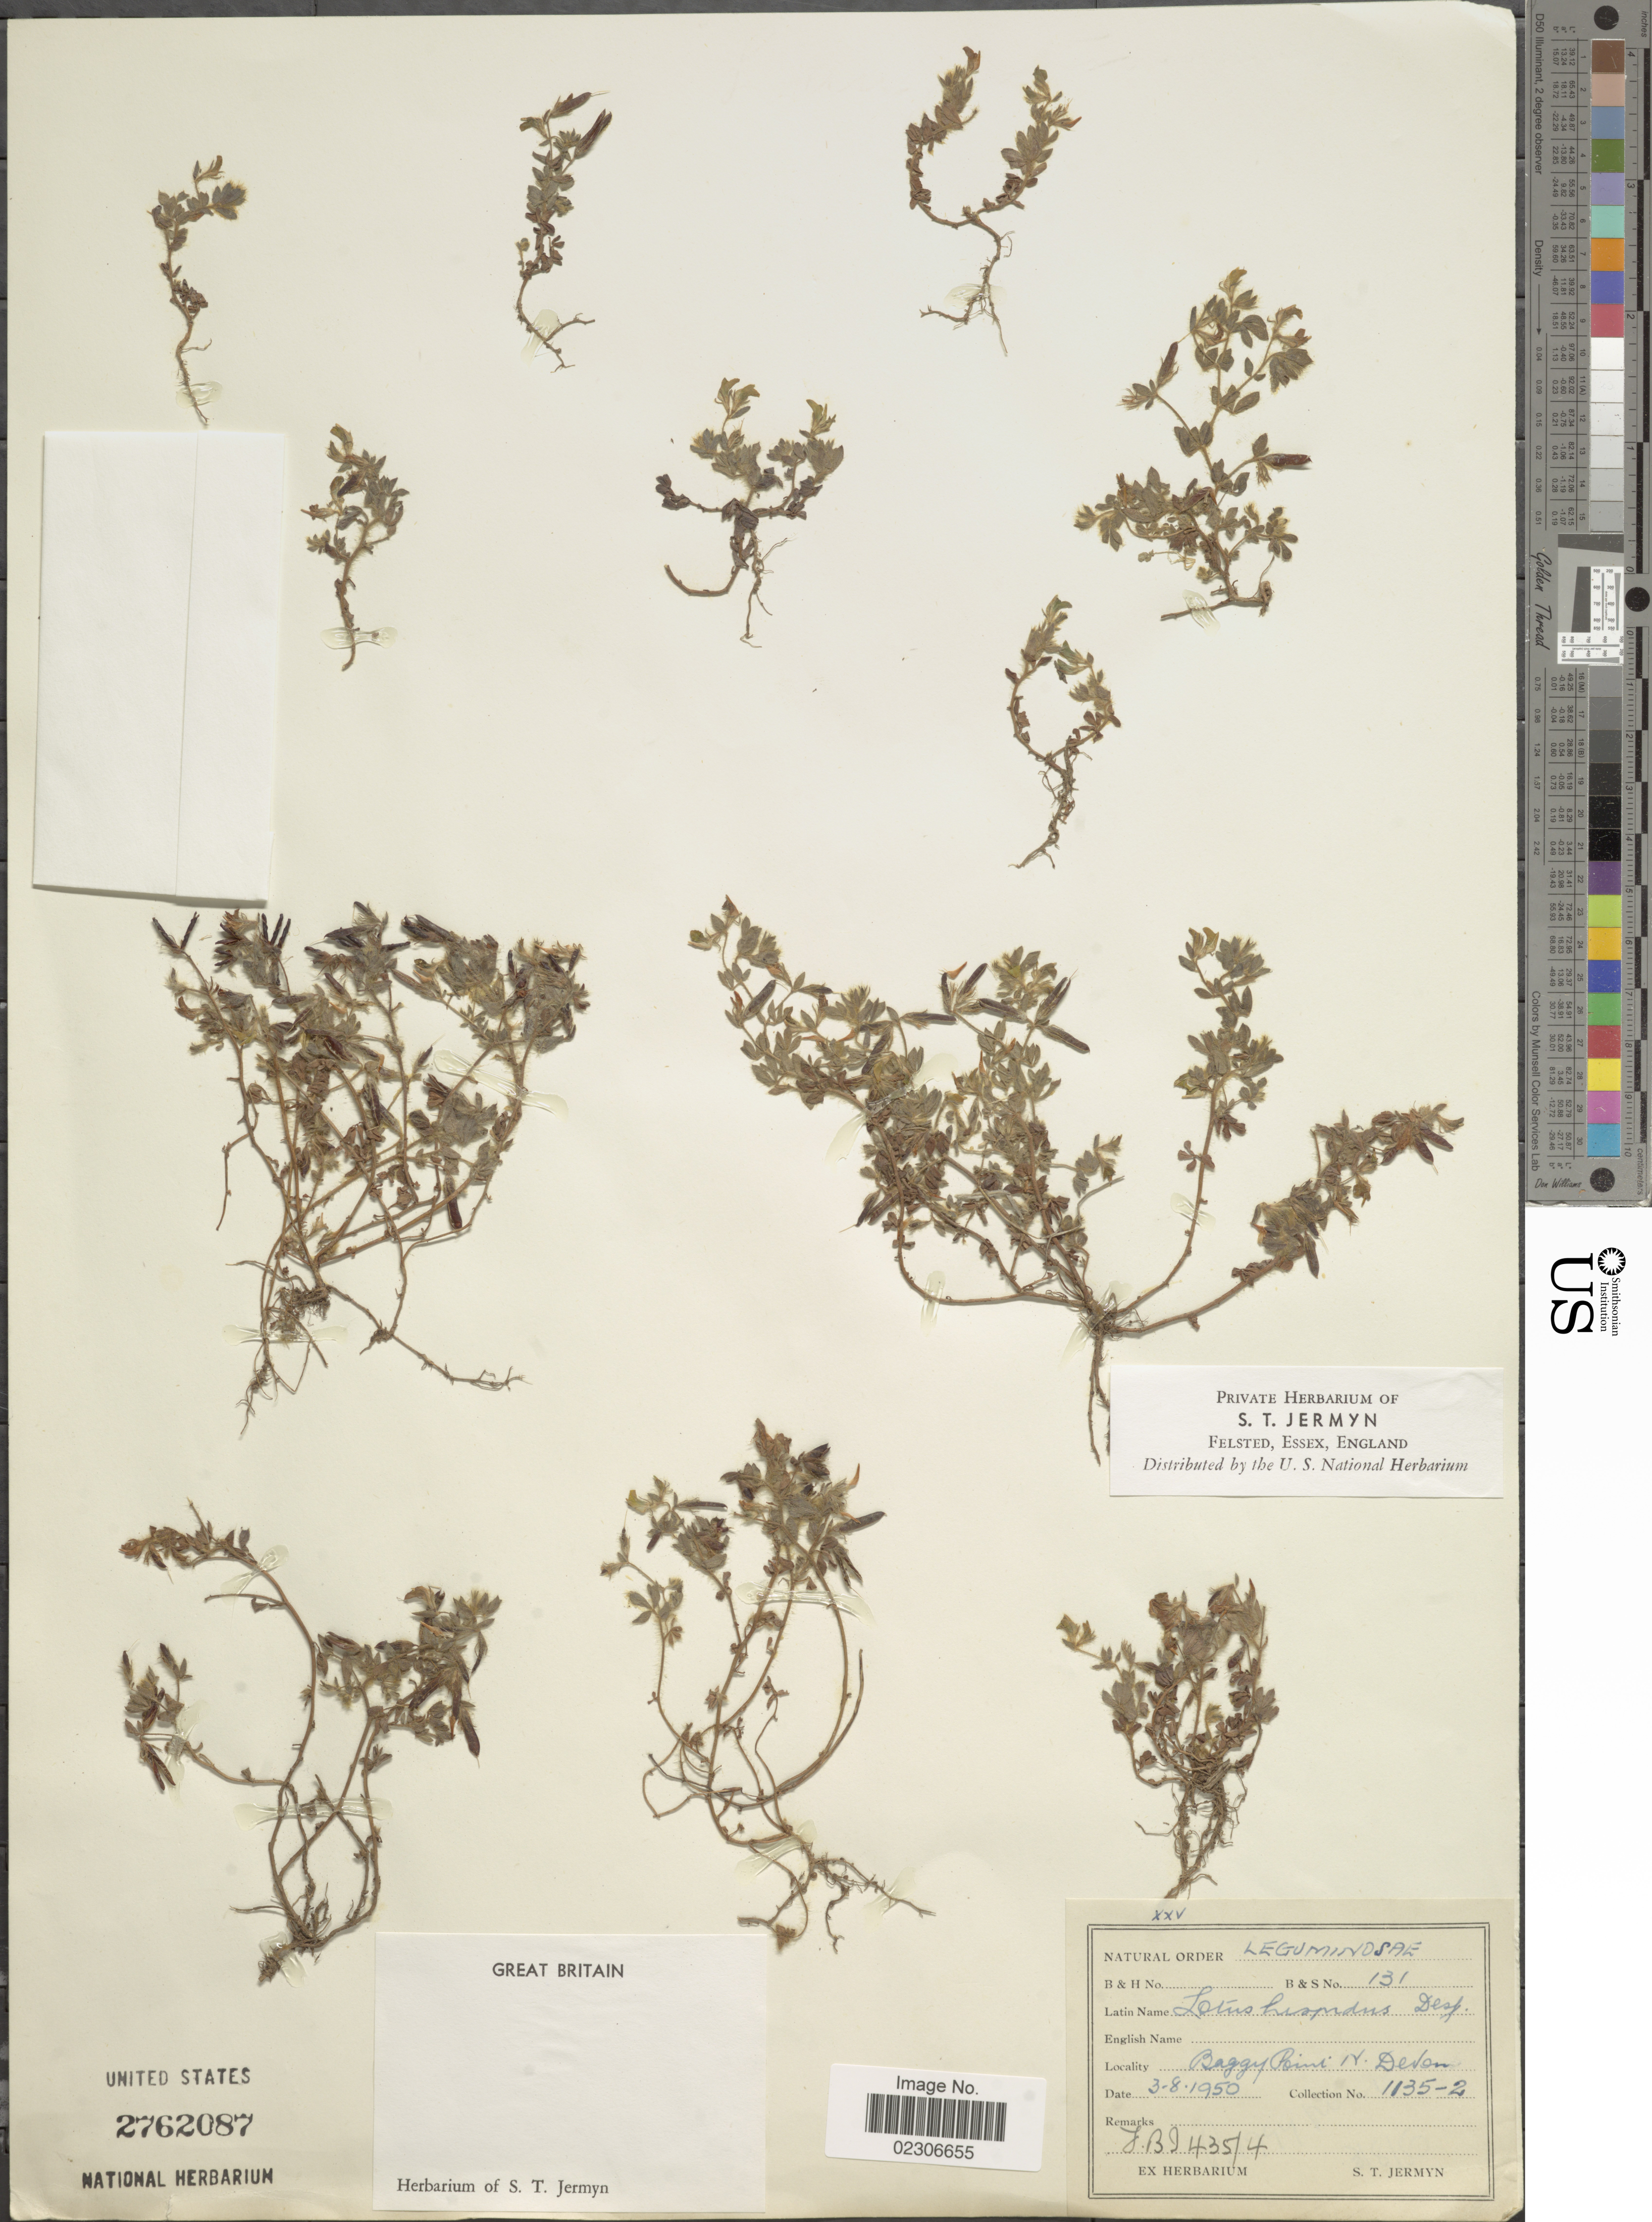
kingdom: Plantae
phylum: Tracheophyta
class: Magnoliopsida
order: Fabales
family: Fabaceae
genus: Lotus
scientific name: Lotus hispidus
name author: DC.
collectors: ex herb. S. T. Jermyn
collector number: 1135-2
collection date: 1950-08-03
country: United Kingdom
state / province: England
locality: Great Britain. Baggy Point N. Devon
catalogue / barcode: US 2762087